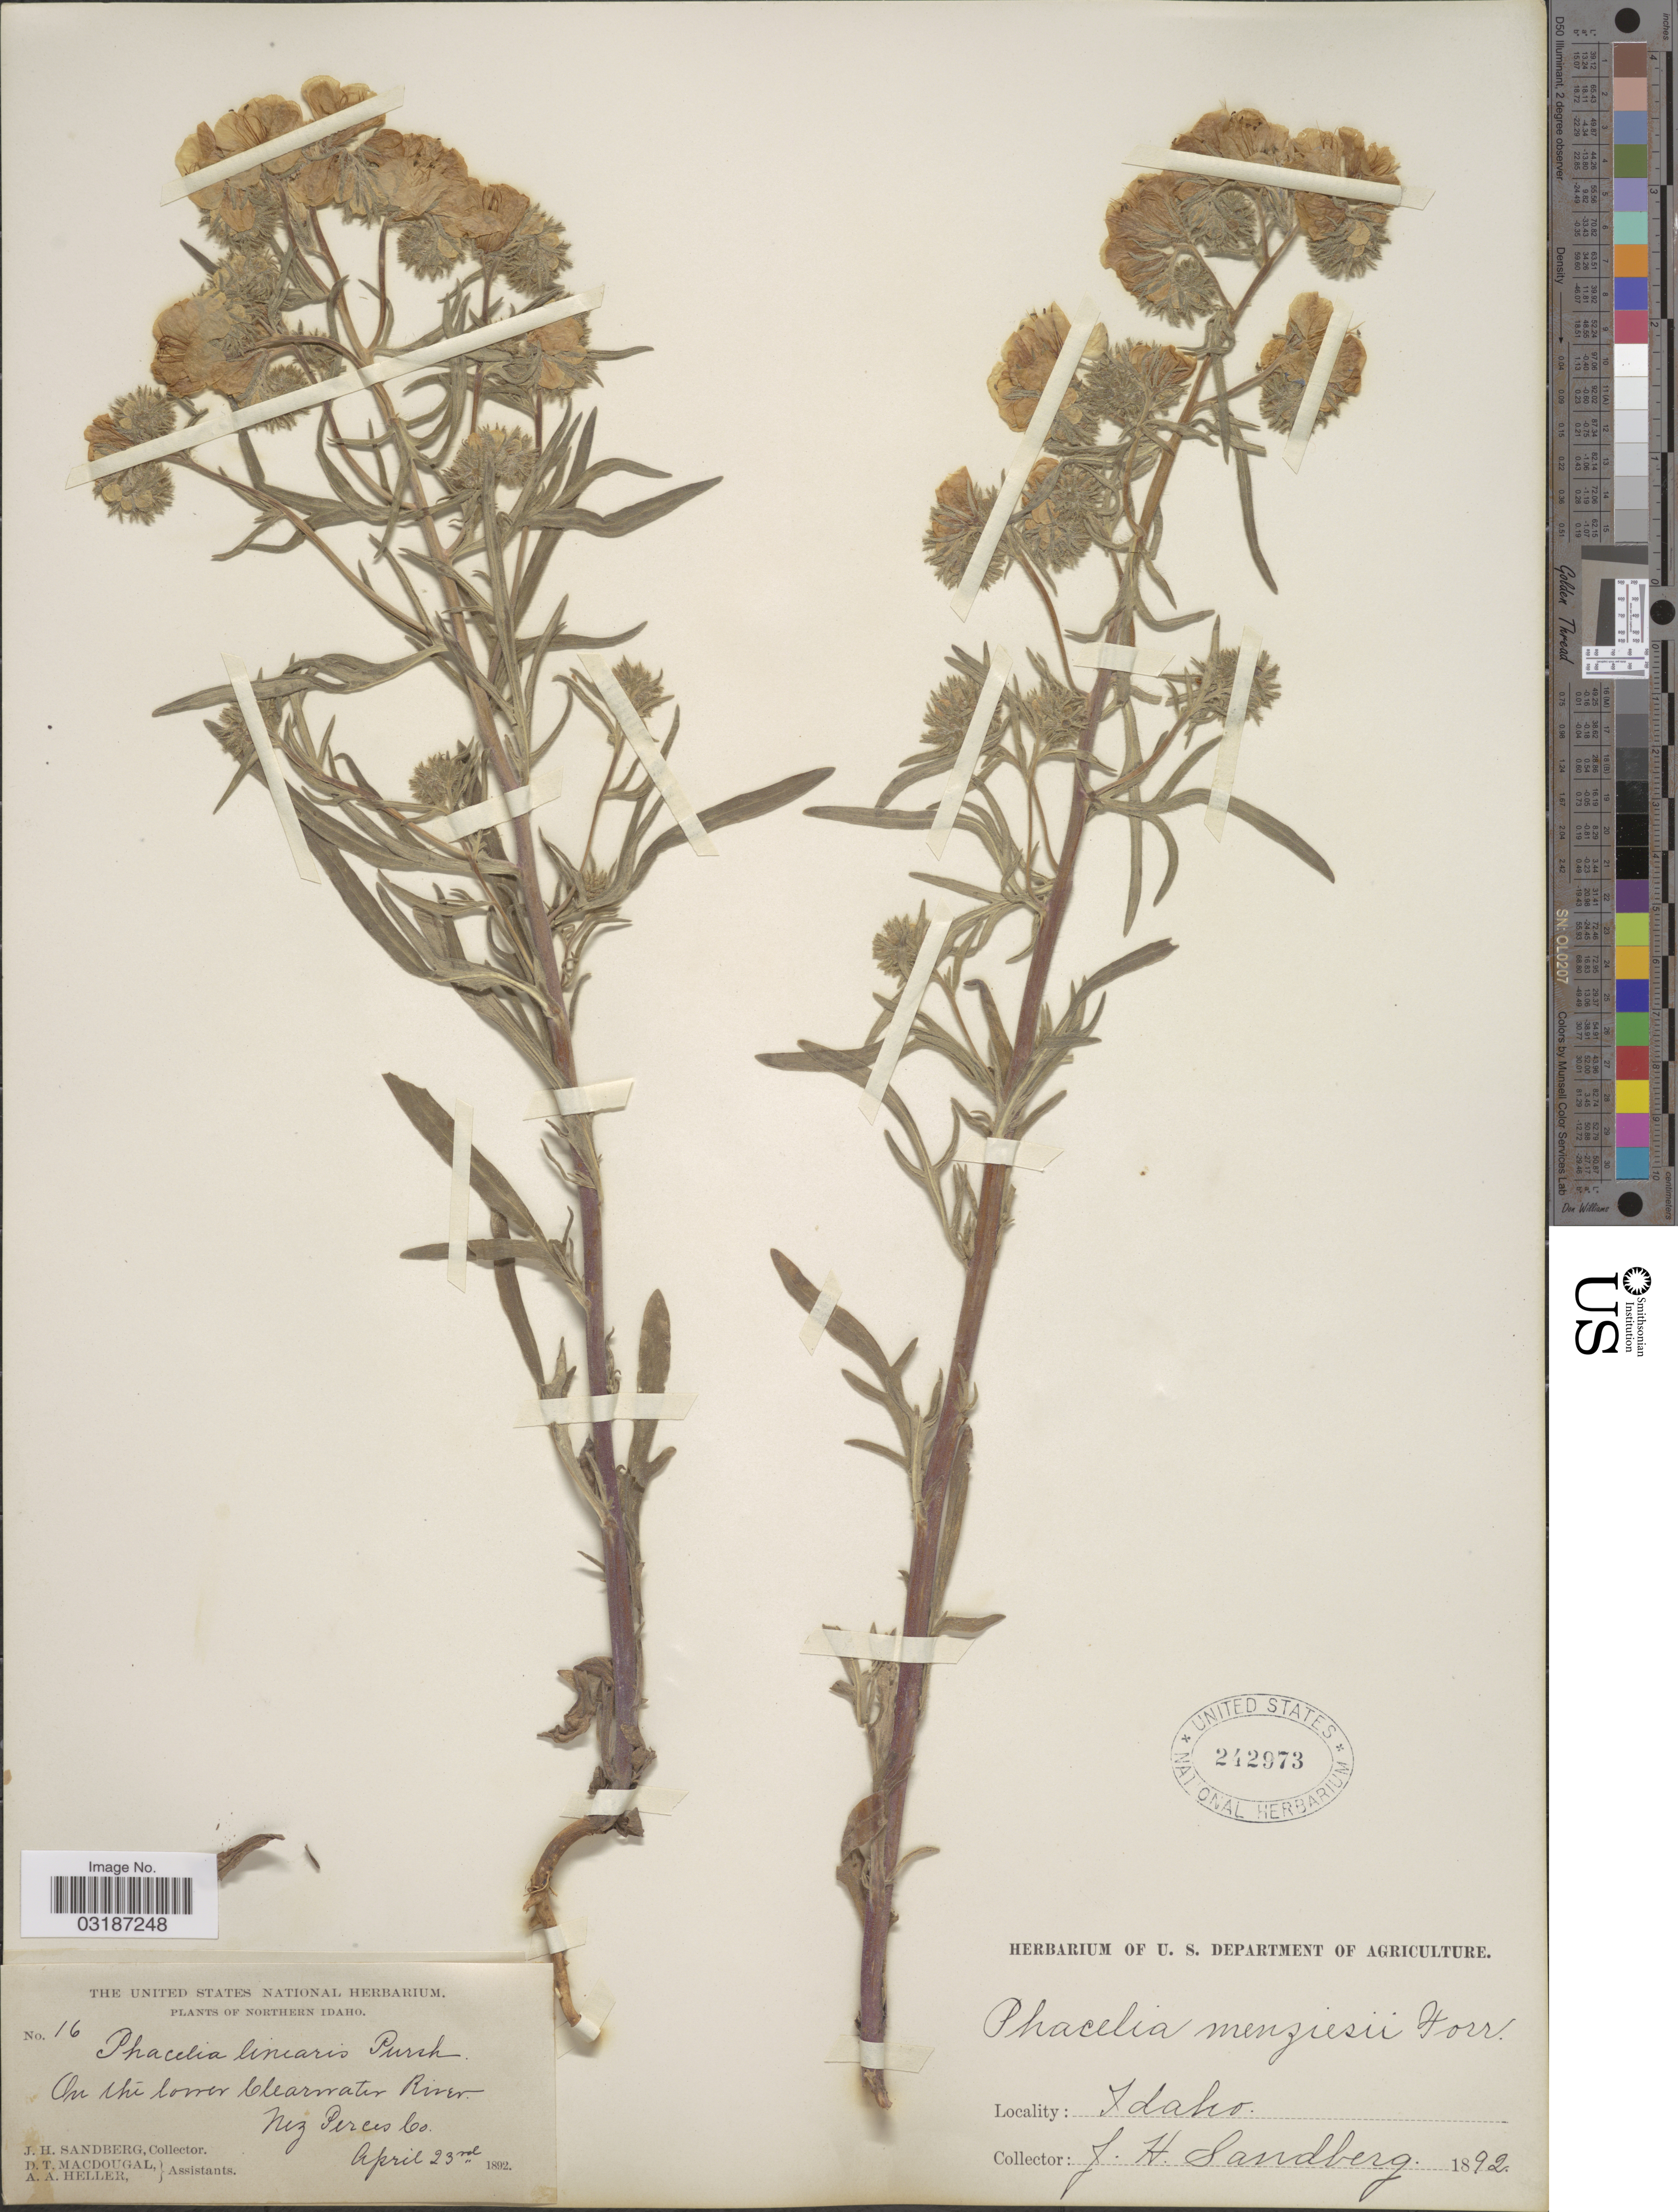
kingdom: Plantae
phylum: Tracheophyta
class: Magnoliopsida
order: Boraginales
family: Hydrophyllaceae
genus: Phacelia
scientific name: Phacelia linearis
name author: (Pursh) Holz.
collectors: J. H. Sandberg, D. T. MacDougal & A. A. Heller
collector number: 16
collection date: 1892-04-23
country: United States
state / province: Idaho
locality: Northern Idaho. On the lower Clearwater River. Nez Perces Co.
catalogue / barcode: US 242973